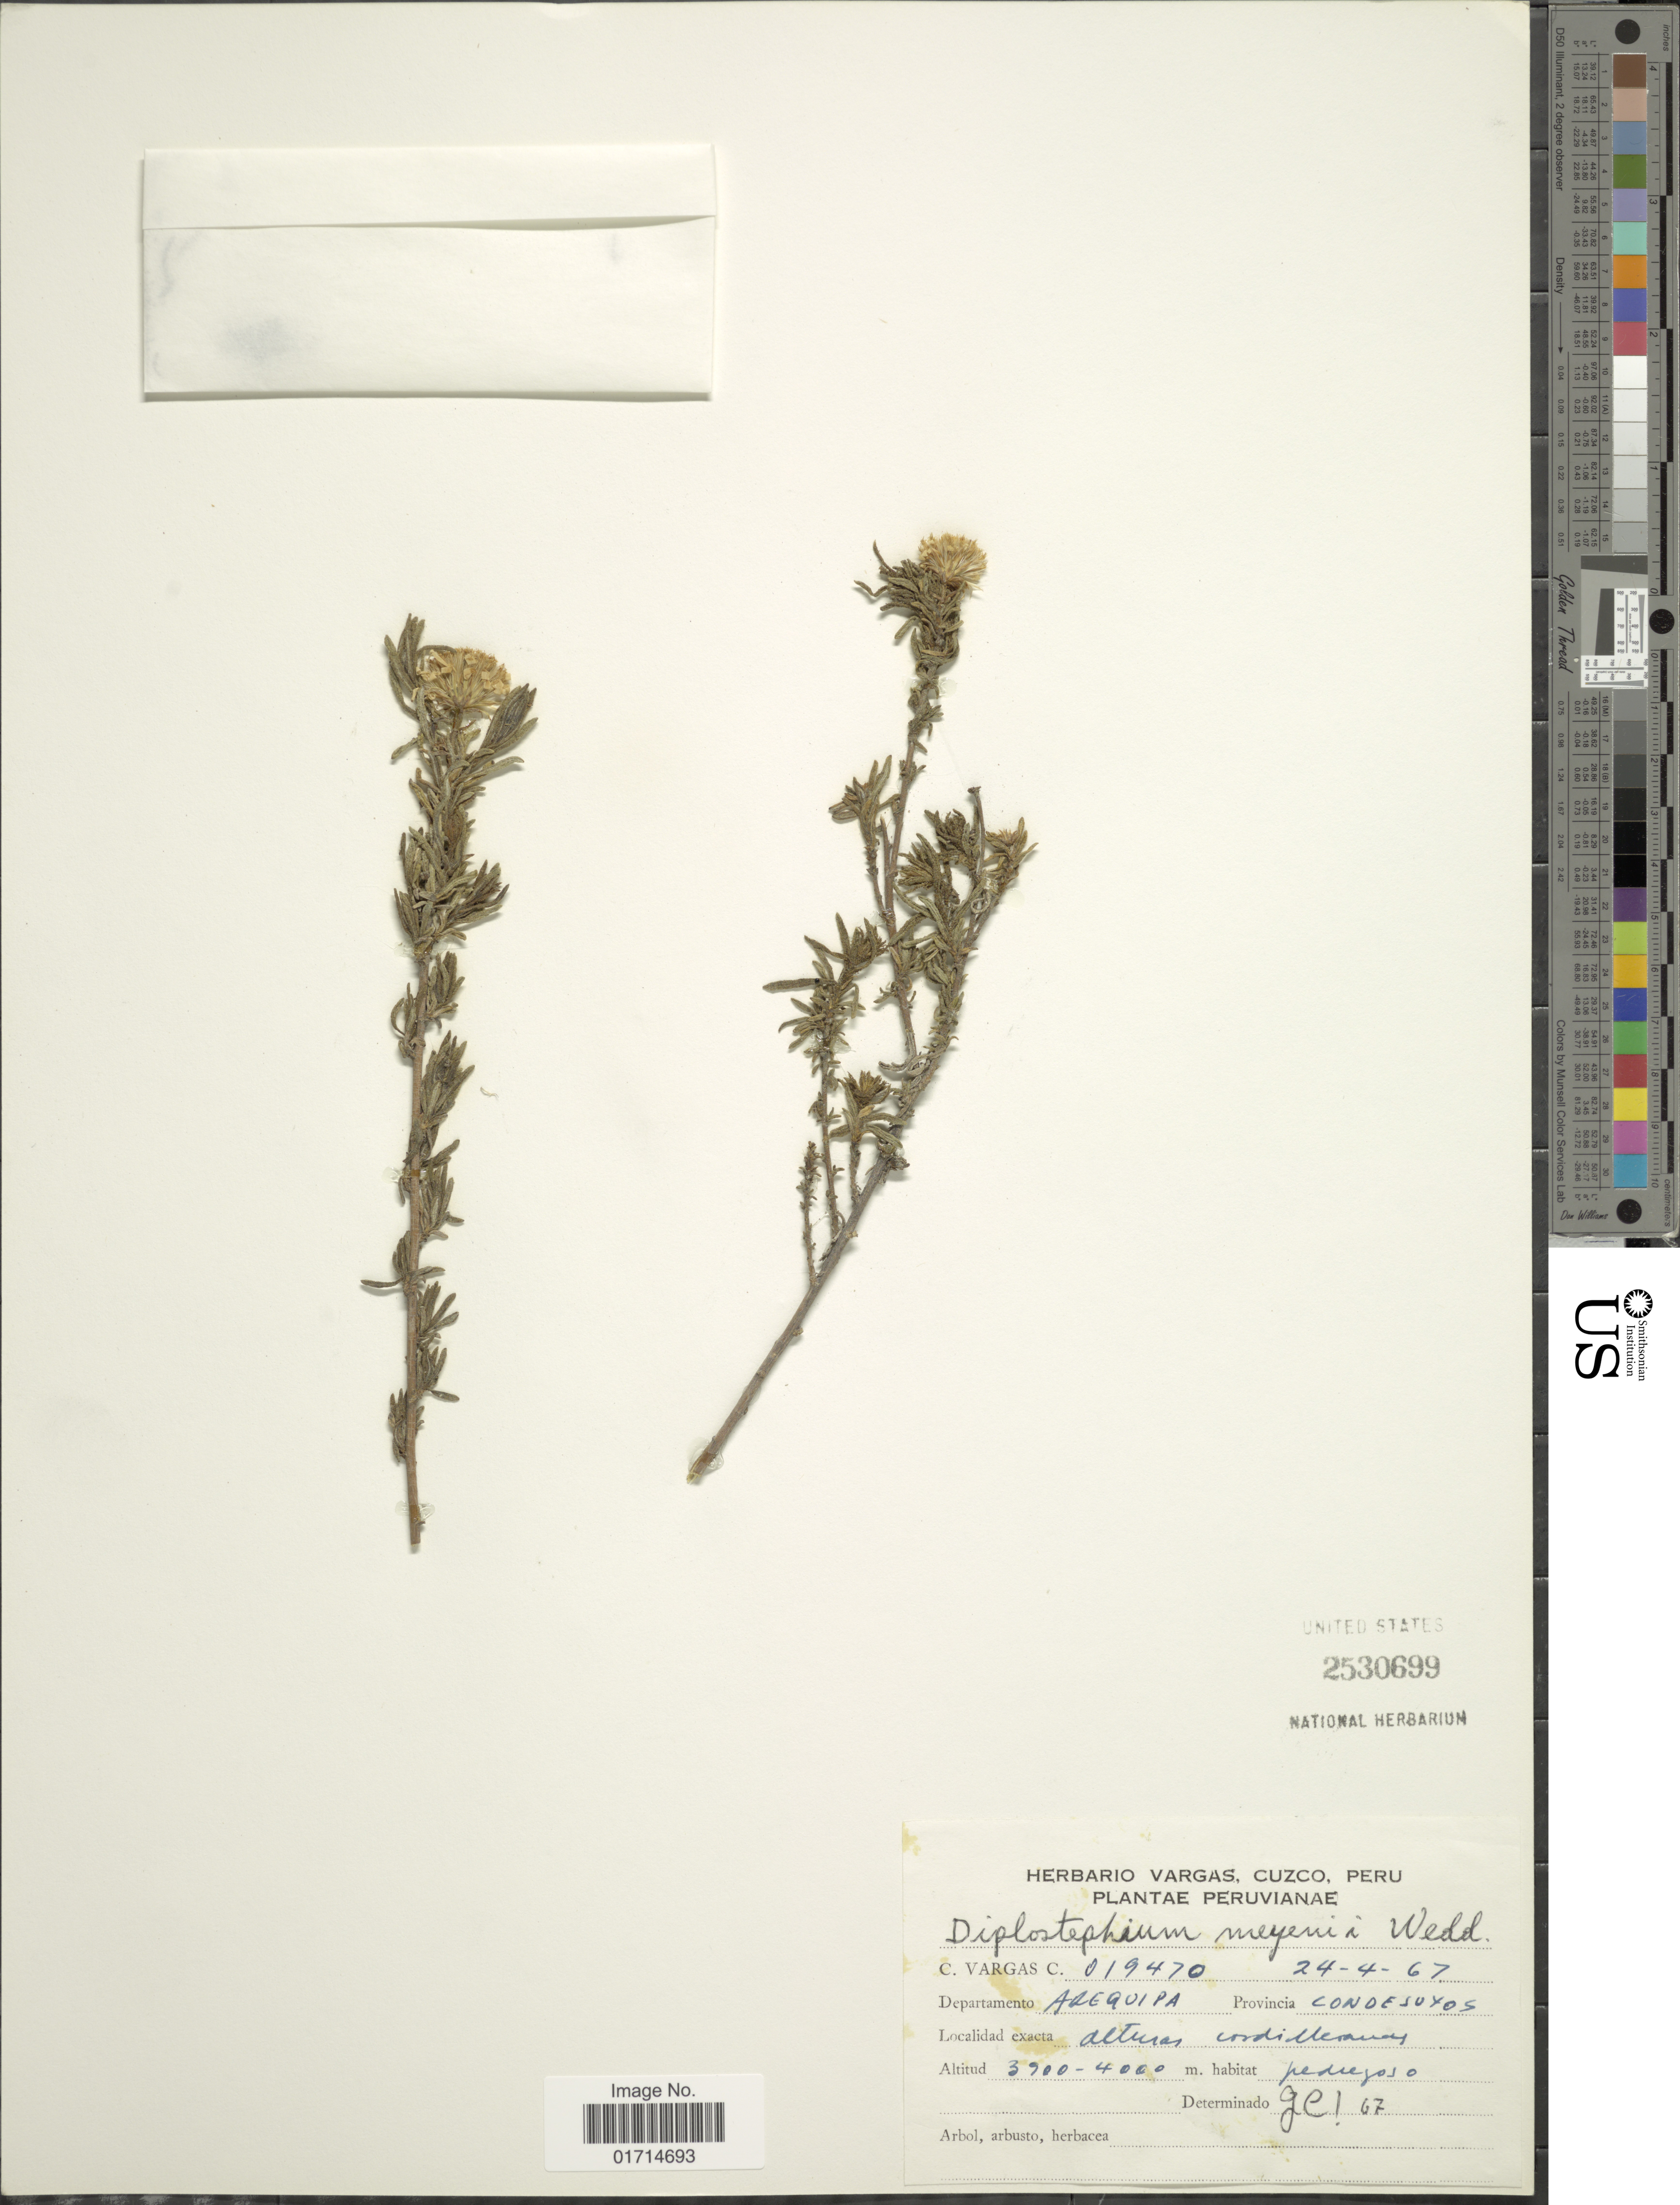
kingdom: Plantae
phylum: Tracheophyta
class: Magnoliopsida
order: Asterales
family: Asteraceae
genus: Diplostephium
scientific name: Diplostephium meyenii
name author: (Sch. Bip. ex Wedd.) S.F. Blake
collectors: C. Vargas Calderón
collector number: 019470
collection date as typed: Transcribed d/m/y: 24/4/67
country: Peru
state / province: Arequipa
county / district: Condesuyos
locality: alturas cordilleranas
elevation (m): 3900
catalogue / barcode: US 2530699